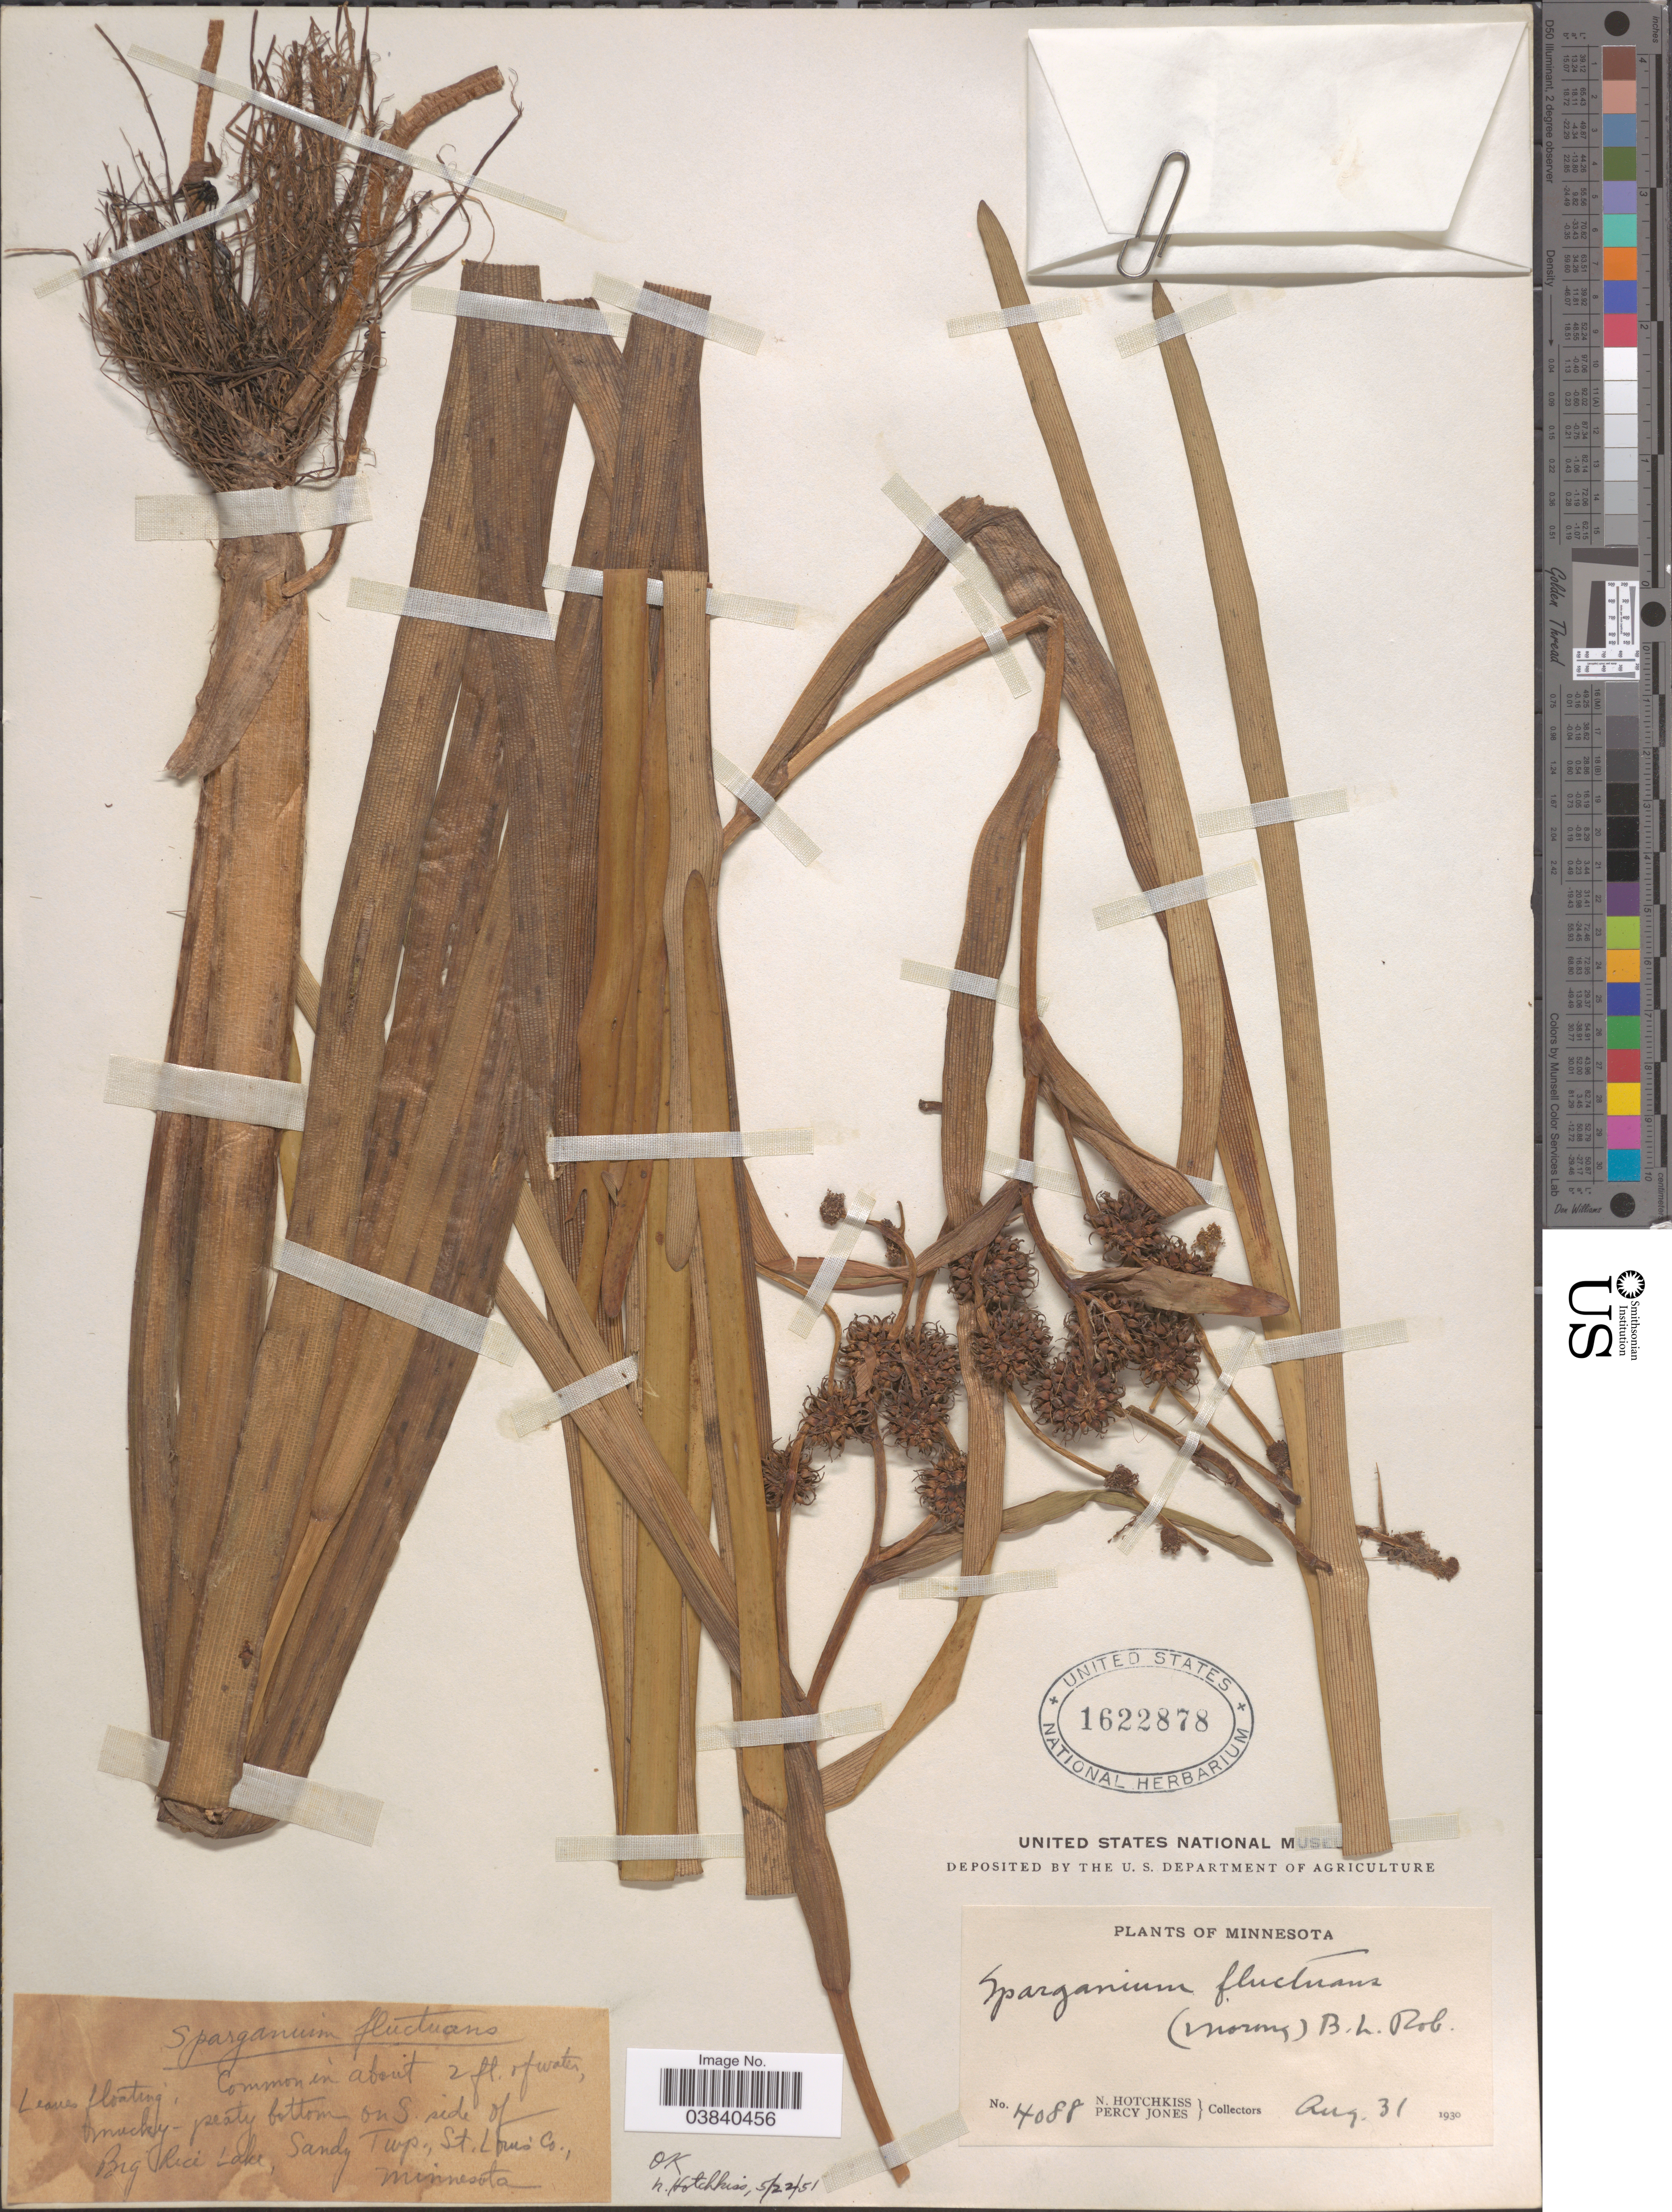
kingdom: Plantae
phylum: Tracheophyta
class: Liliopsida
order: Poales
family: Typhaceae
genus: Sparganium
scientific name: Sparganium fluctuans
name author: (Engelm.) B.L. Rob.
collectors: N. Hotchkiss & P. Jones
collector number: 4088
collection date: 1930-08-31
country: United States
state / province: Minnesota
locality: On S. side of Big Rice Lake. Sandy Twp, St. Louis Co.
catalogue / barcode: US 1622878